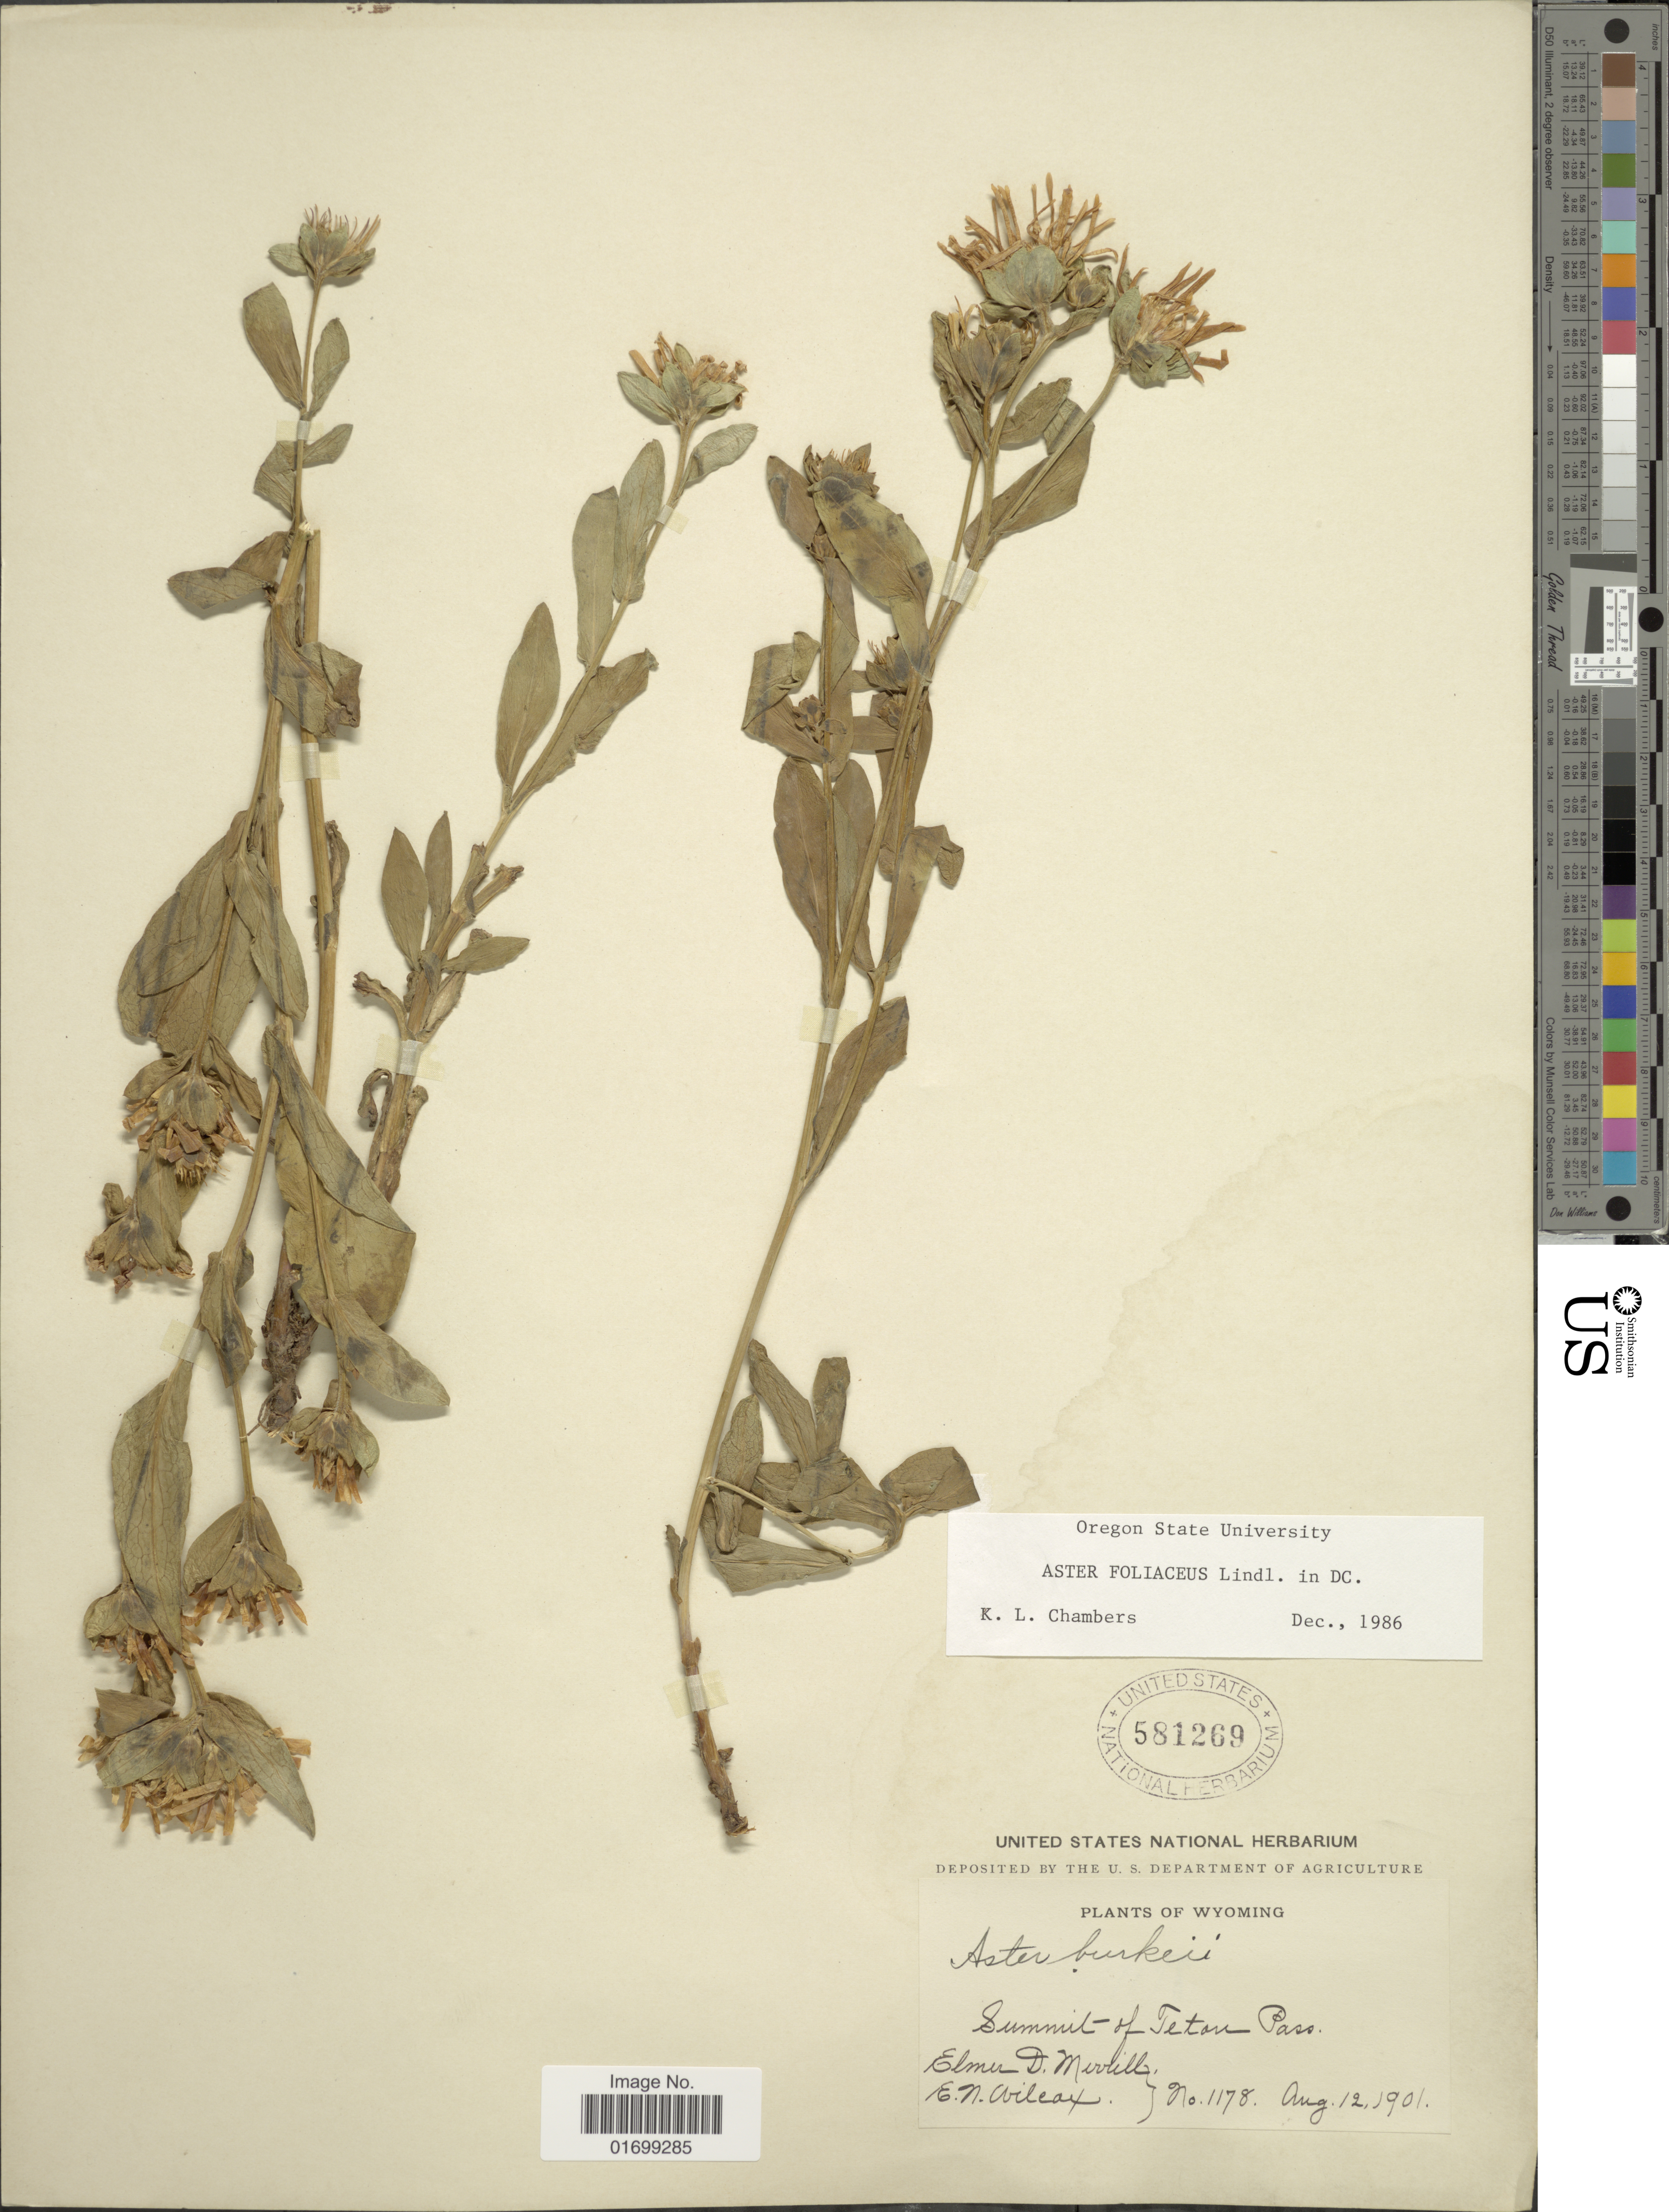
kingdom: Plantae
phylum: Tracheophyta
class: Magnoliopsida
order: Asterales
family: Asteraceae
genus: Symphyotrichum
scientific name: Symphyotrichum foliaceum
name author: (Lindl. ex DC.) G.L. Nesom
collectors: E. D. Merrill & E. Wilcox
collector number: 1178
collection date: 1901-08-12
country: United States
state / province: Wyoming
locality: Summit of Teton Pass.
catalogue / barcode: US 581269